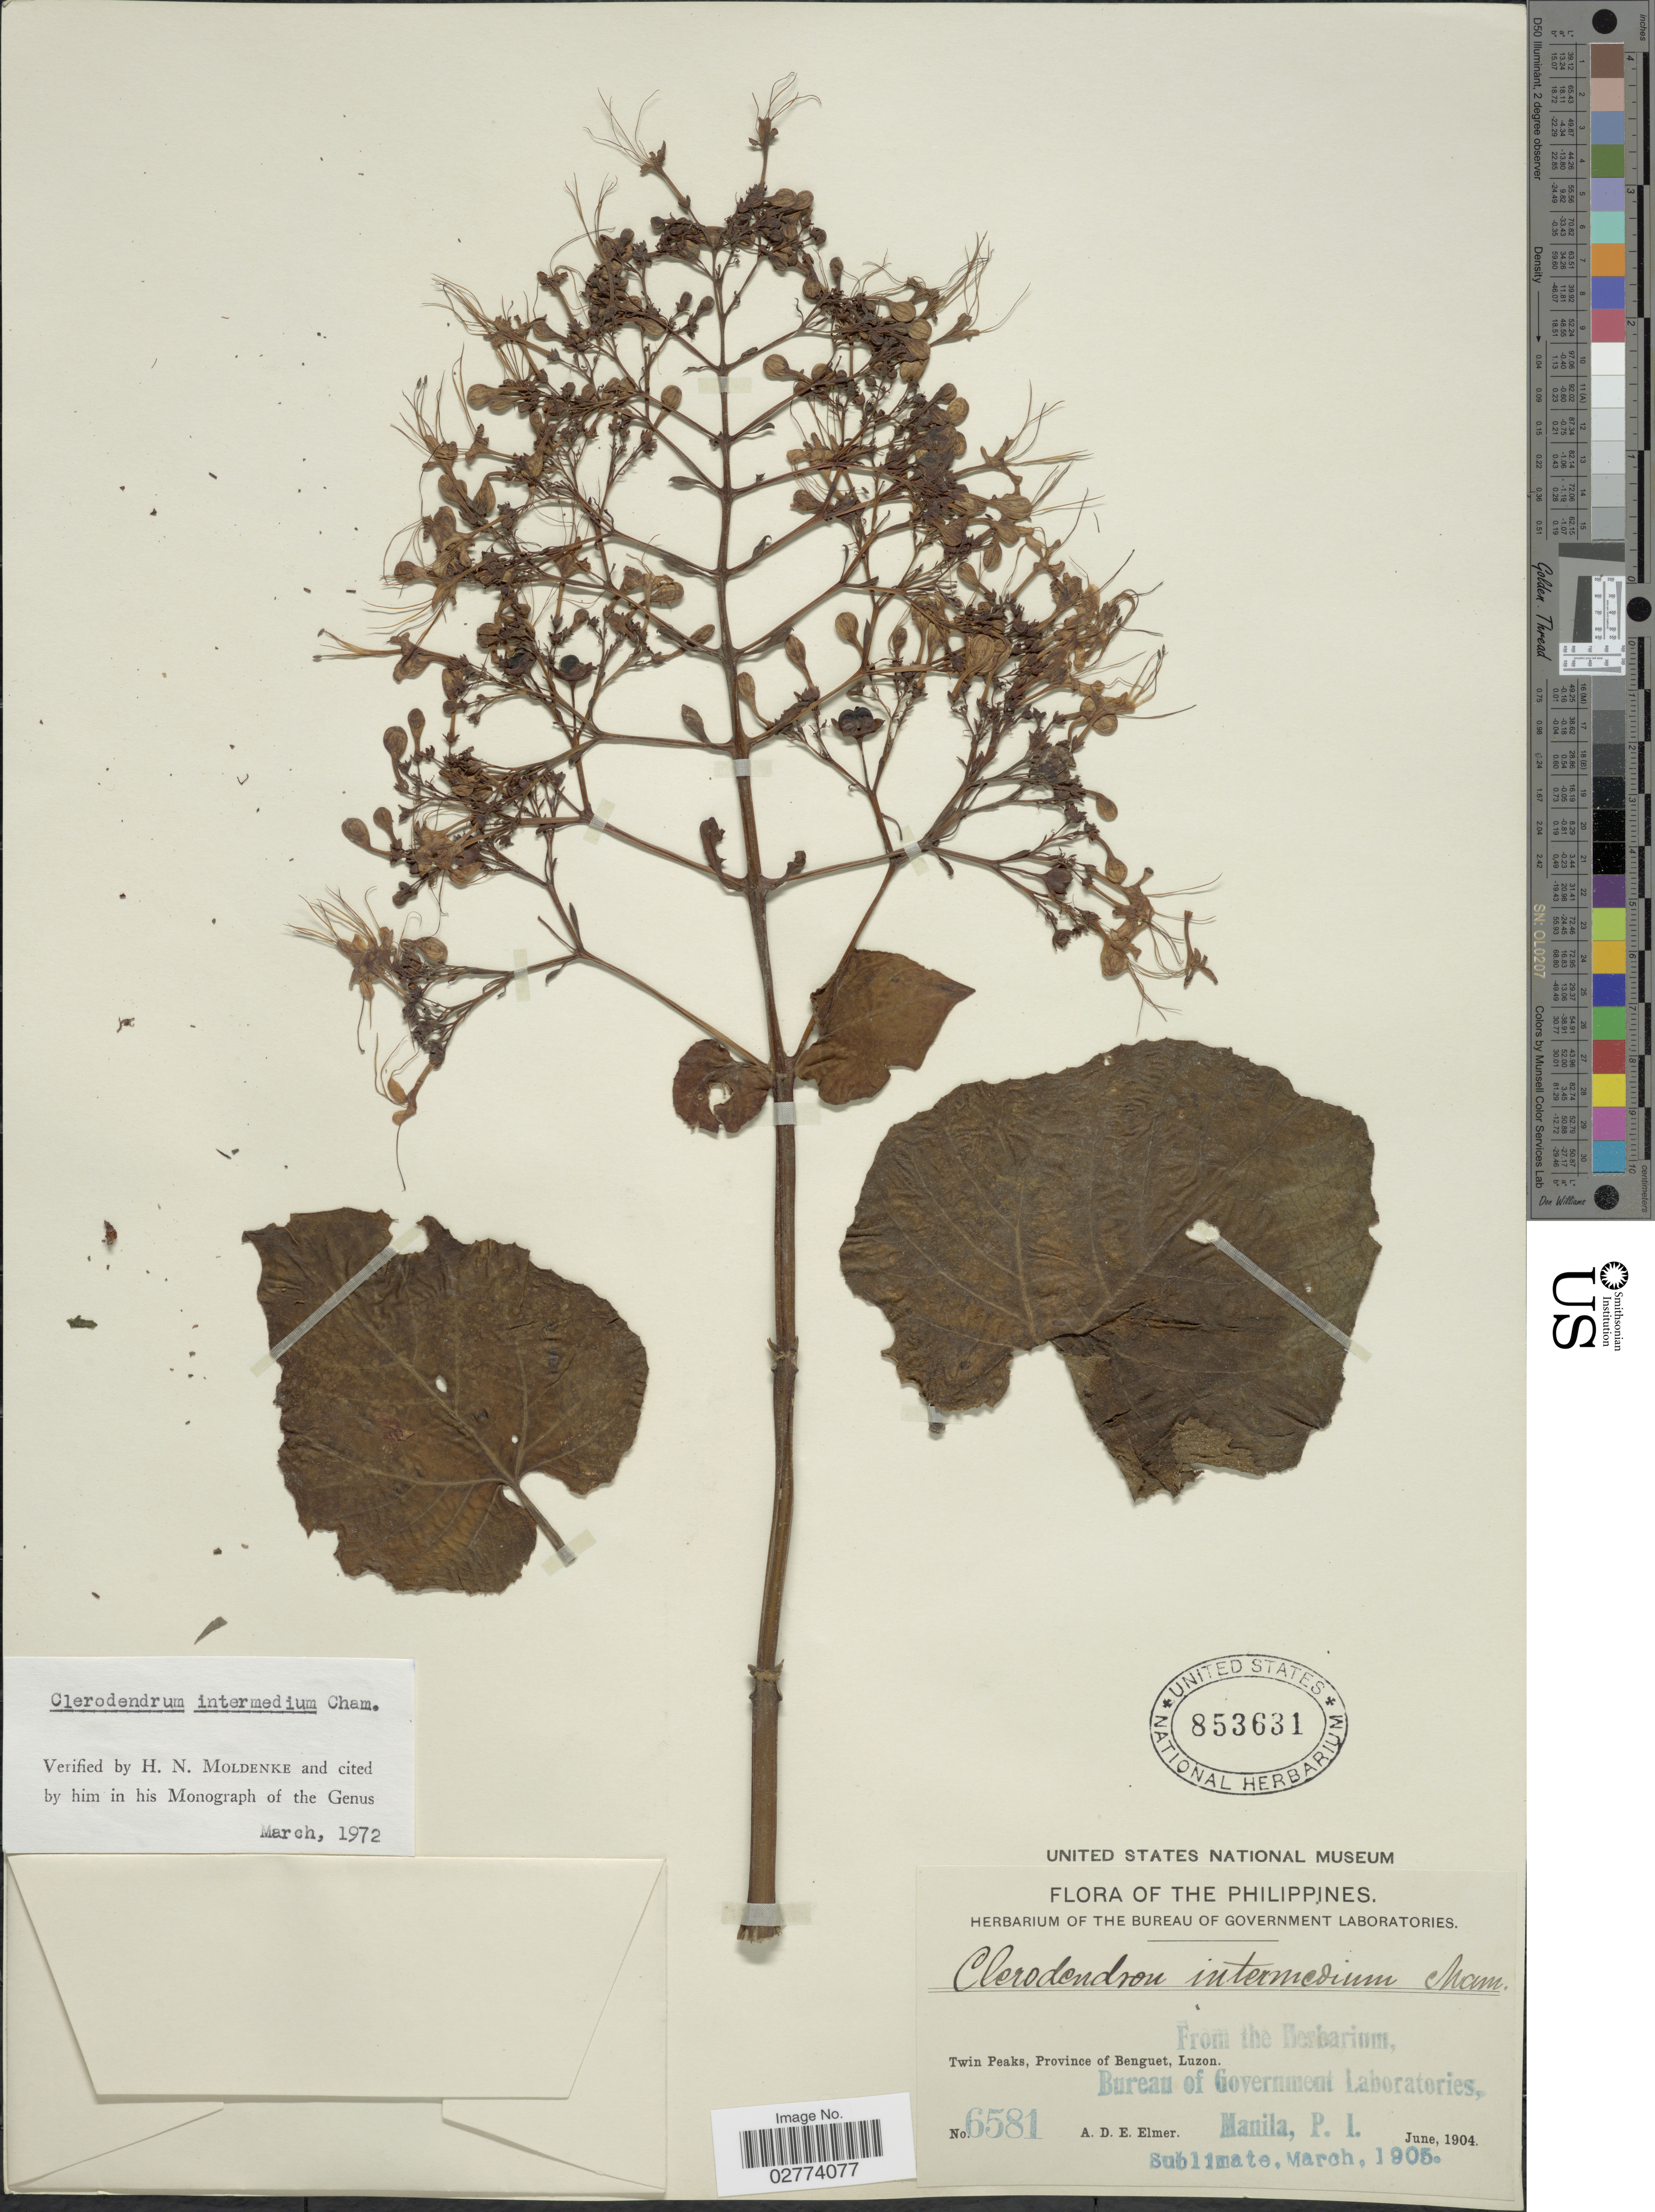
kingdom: Plantae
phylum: Tracheophyta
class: Magnoliopsida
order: Lamiales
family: Lamiaceae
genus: Clerodendrum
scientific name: Clerodendrum intermedium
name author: Cham.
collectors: A. D. E. Elmer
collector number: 6581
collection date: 1904-06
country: Philippines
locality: Twin Peaks, Province of Benguet, Luzon.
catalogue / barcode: US 853631